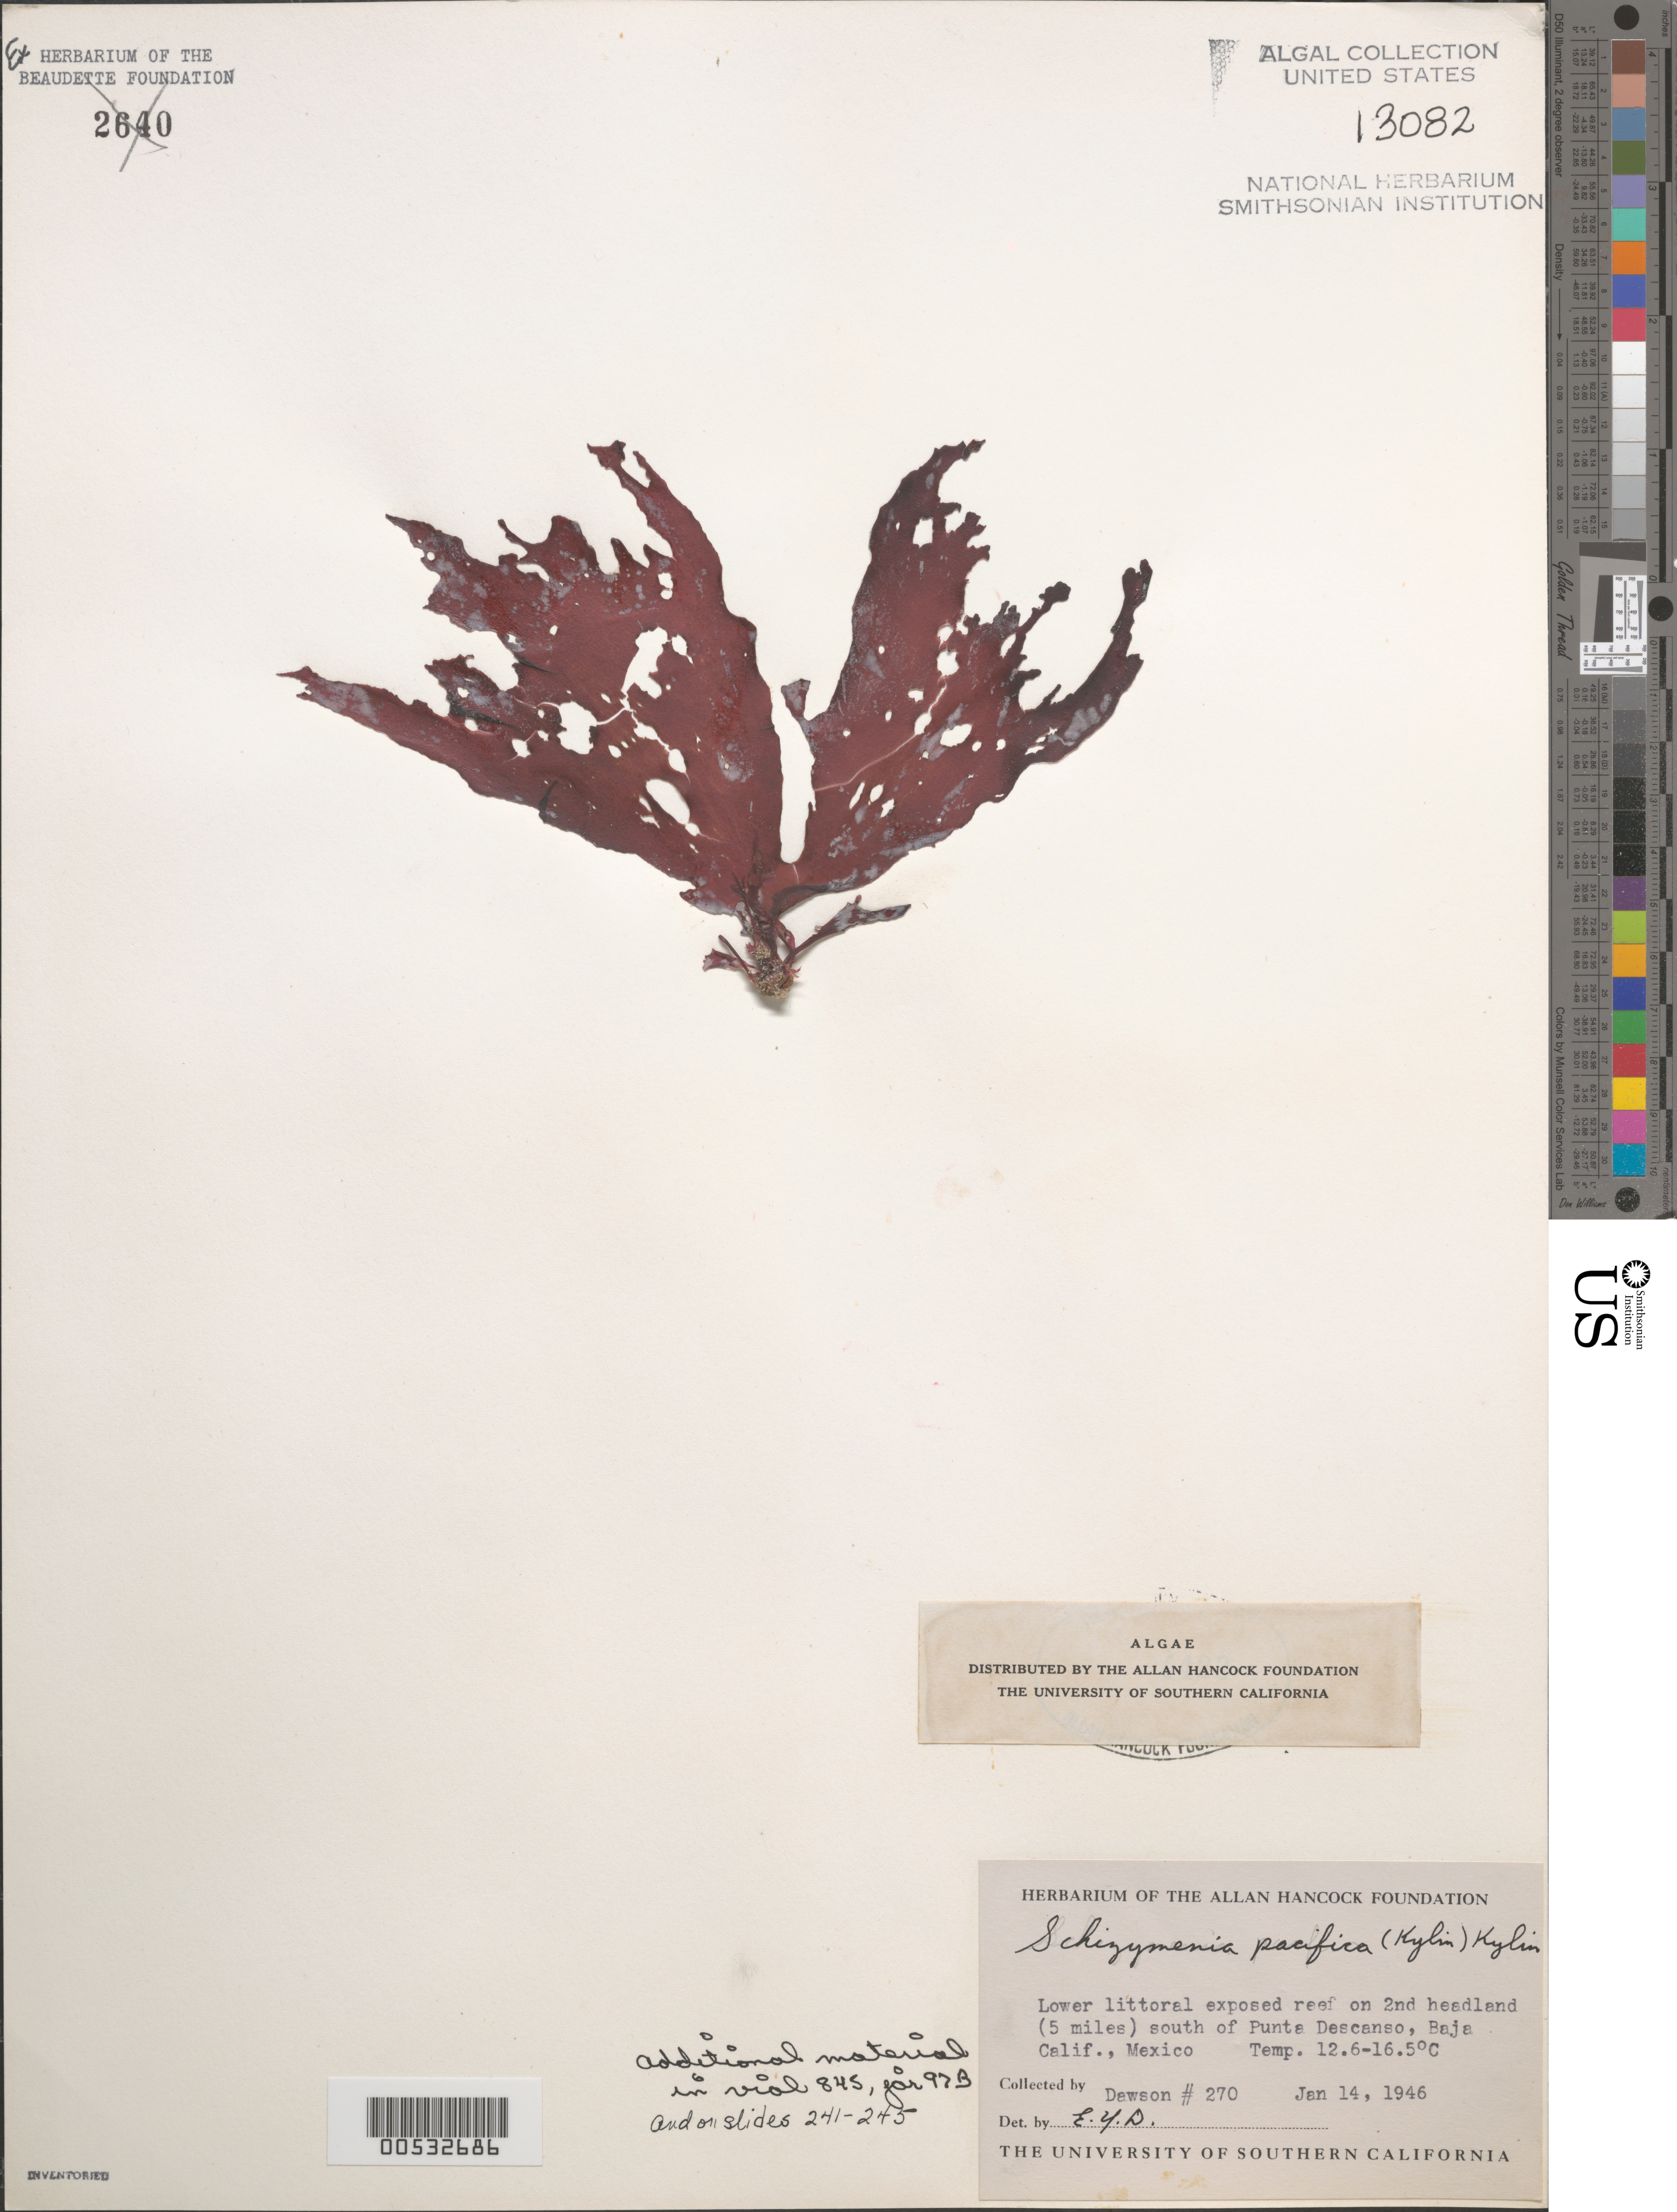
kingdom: Plantae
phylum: Rhodophyta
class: Florideophyceae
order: Nemastomatales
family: Schizymeniaceae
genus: Schizymenia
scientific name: Schizymenia pacifica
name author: (Kylin) Kylin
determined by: Dawson, E. Y.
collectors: E. Y. Dawson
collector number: EYD 270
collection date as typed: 14 Jan 1946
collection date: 1946-01-14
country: Mexico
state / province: Baja California Norte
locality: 2nd headland (5 miles) south of Punta Descanso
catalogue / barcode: US 13082